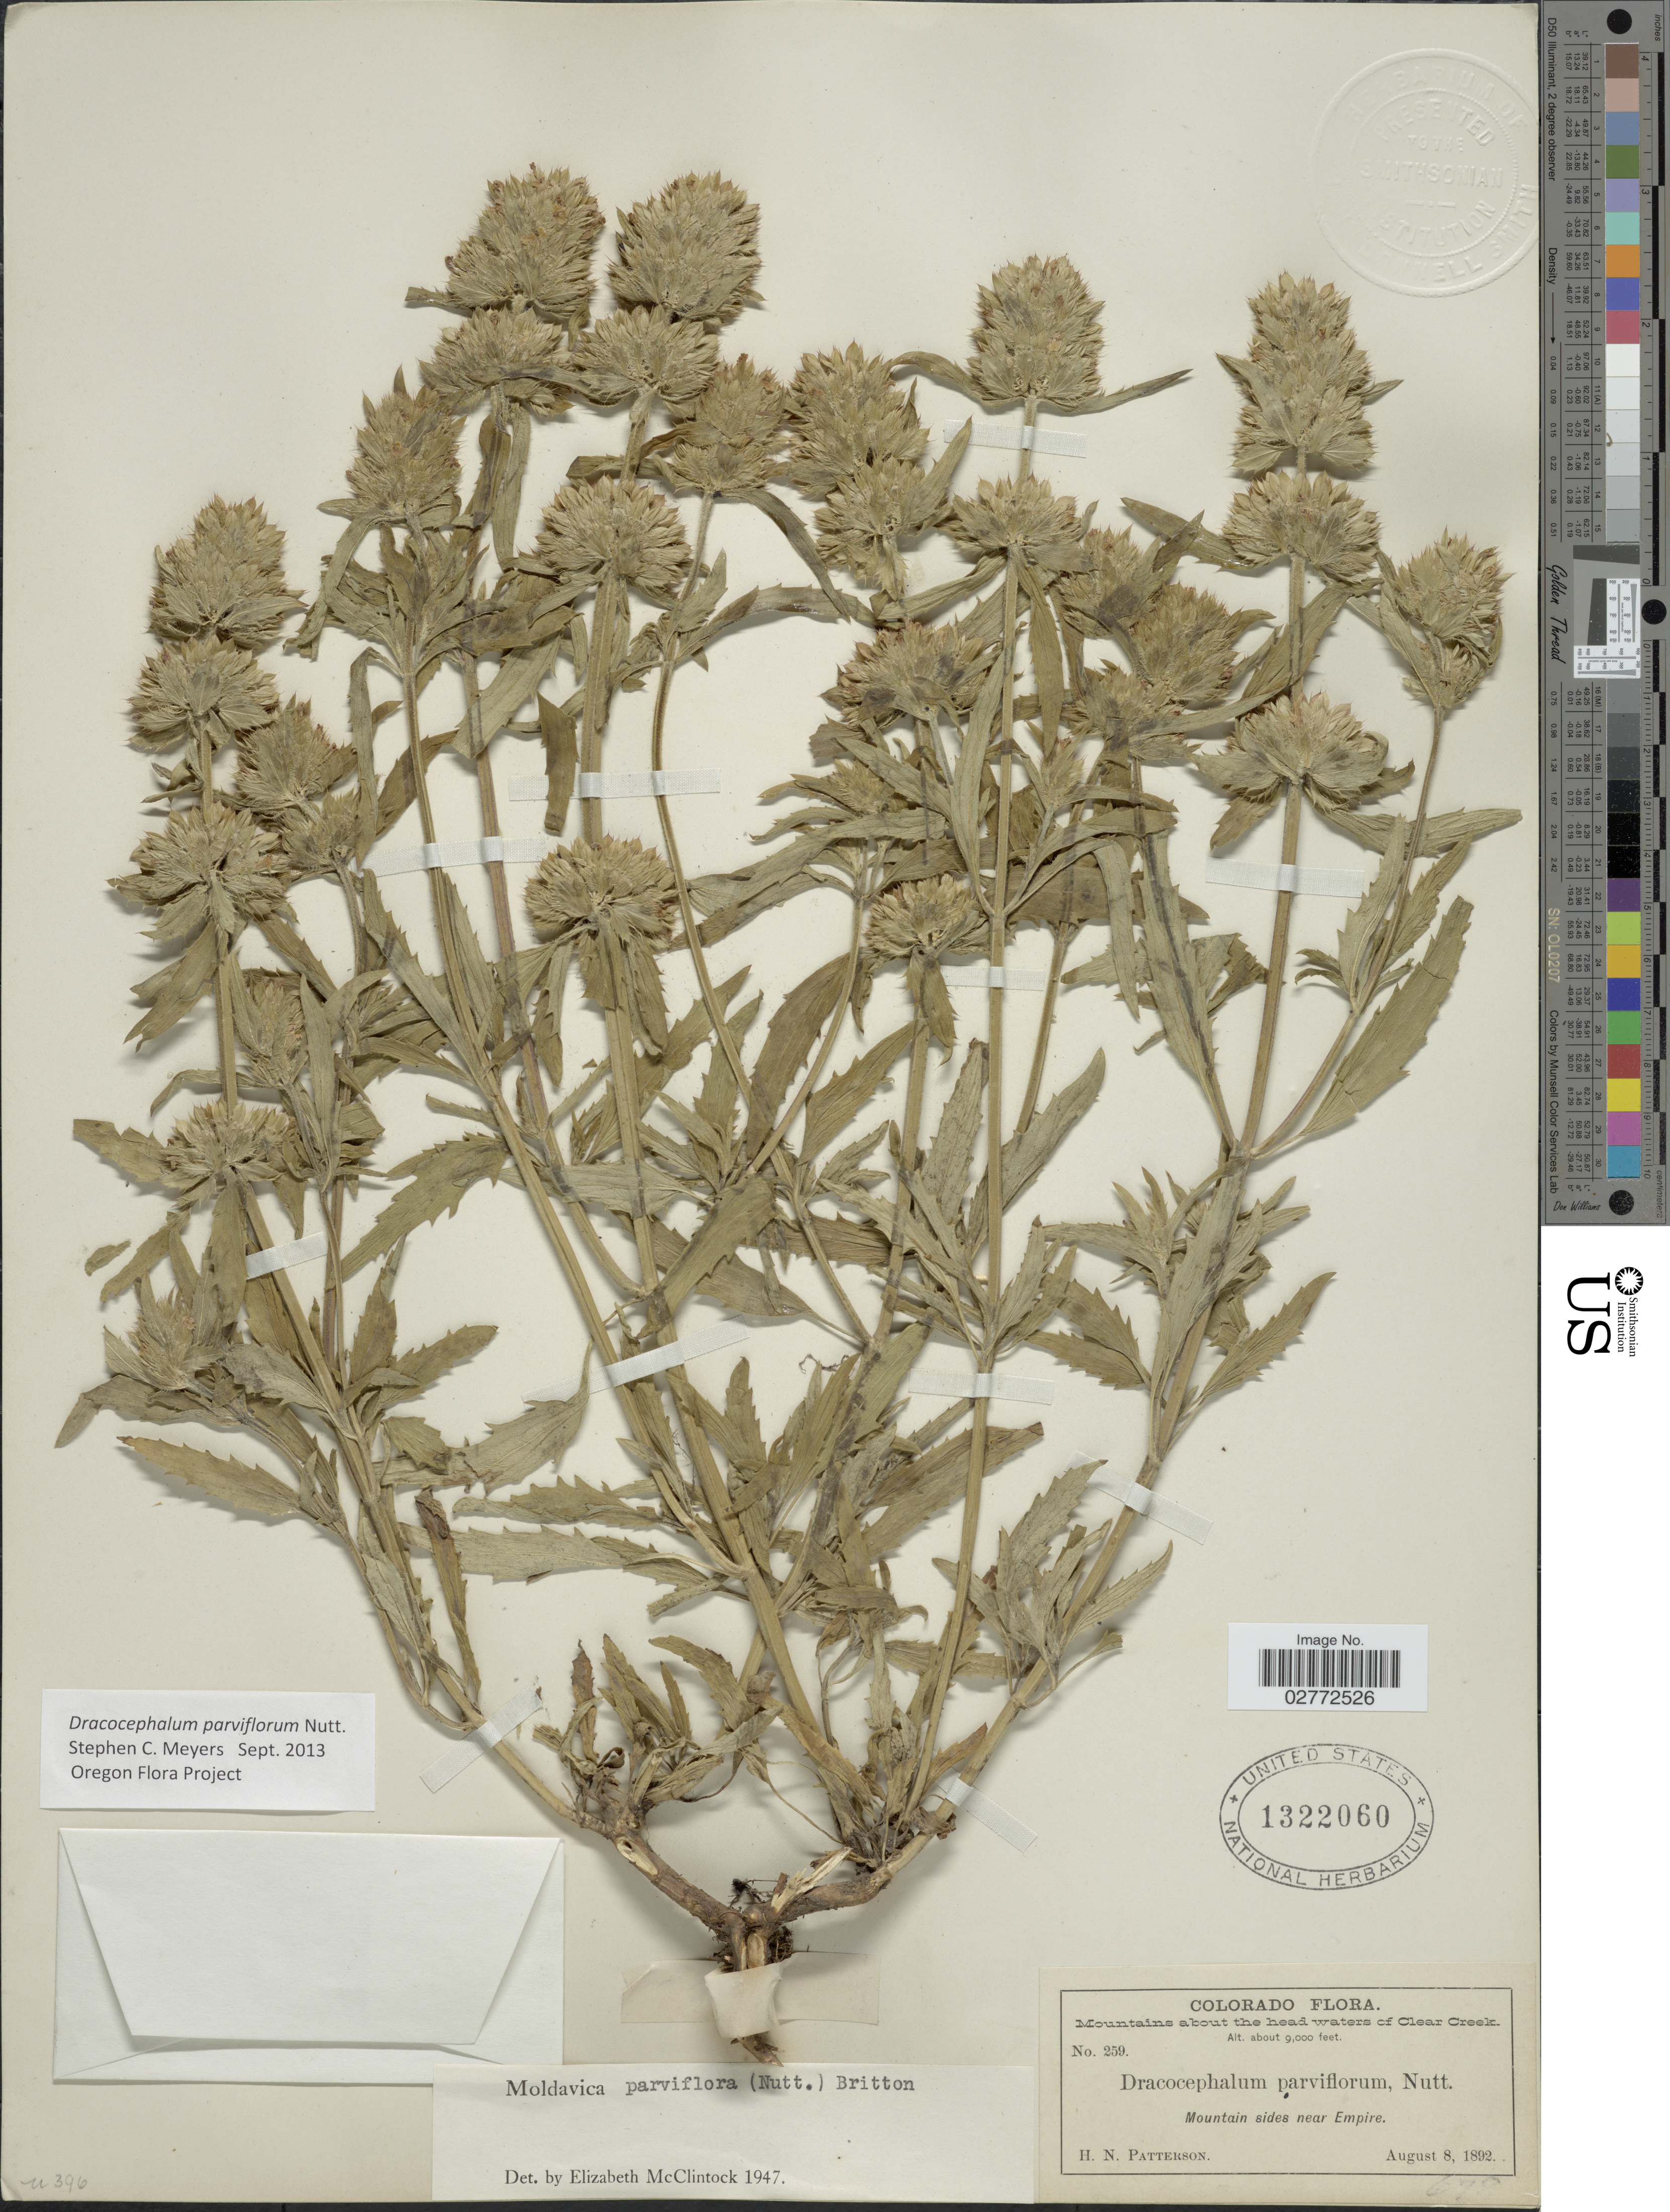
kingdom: Plantae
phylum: Tracheophyta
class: Magnoliopsida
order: Lamiales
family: Lamiaceae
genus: Dracocephalum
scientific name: Dracocephalum parviflorum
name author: Nutt.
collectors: H. N. Patterson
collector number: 259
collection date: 1892-08-08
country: United States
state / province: Colorado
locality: Mountains about the head waters of Clear Creek. Mountain sides near Empire.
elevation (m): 2743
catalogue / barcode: US 1322060